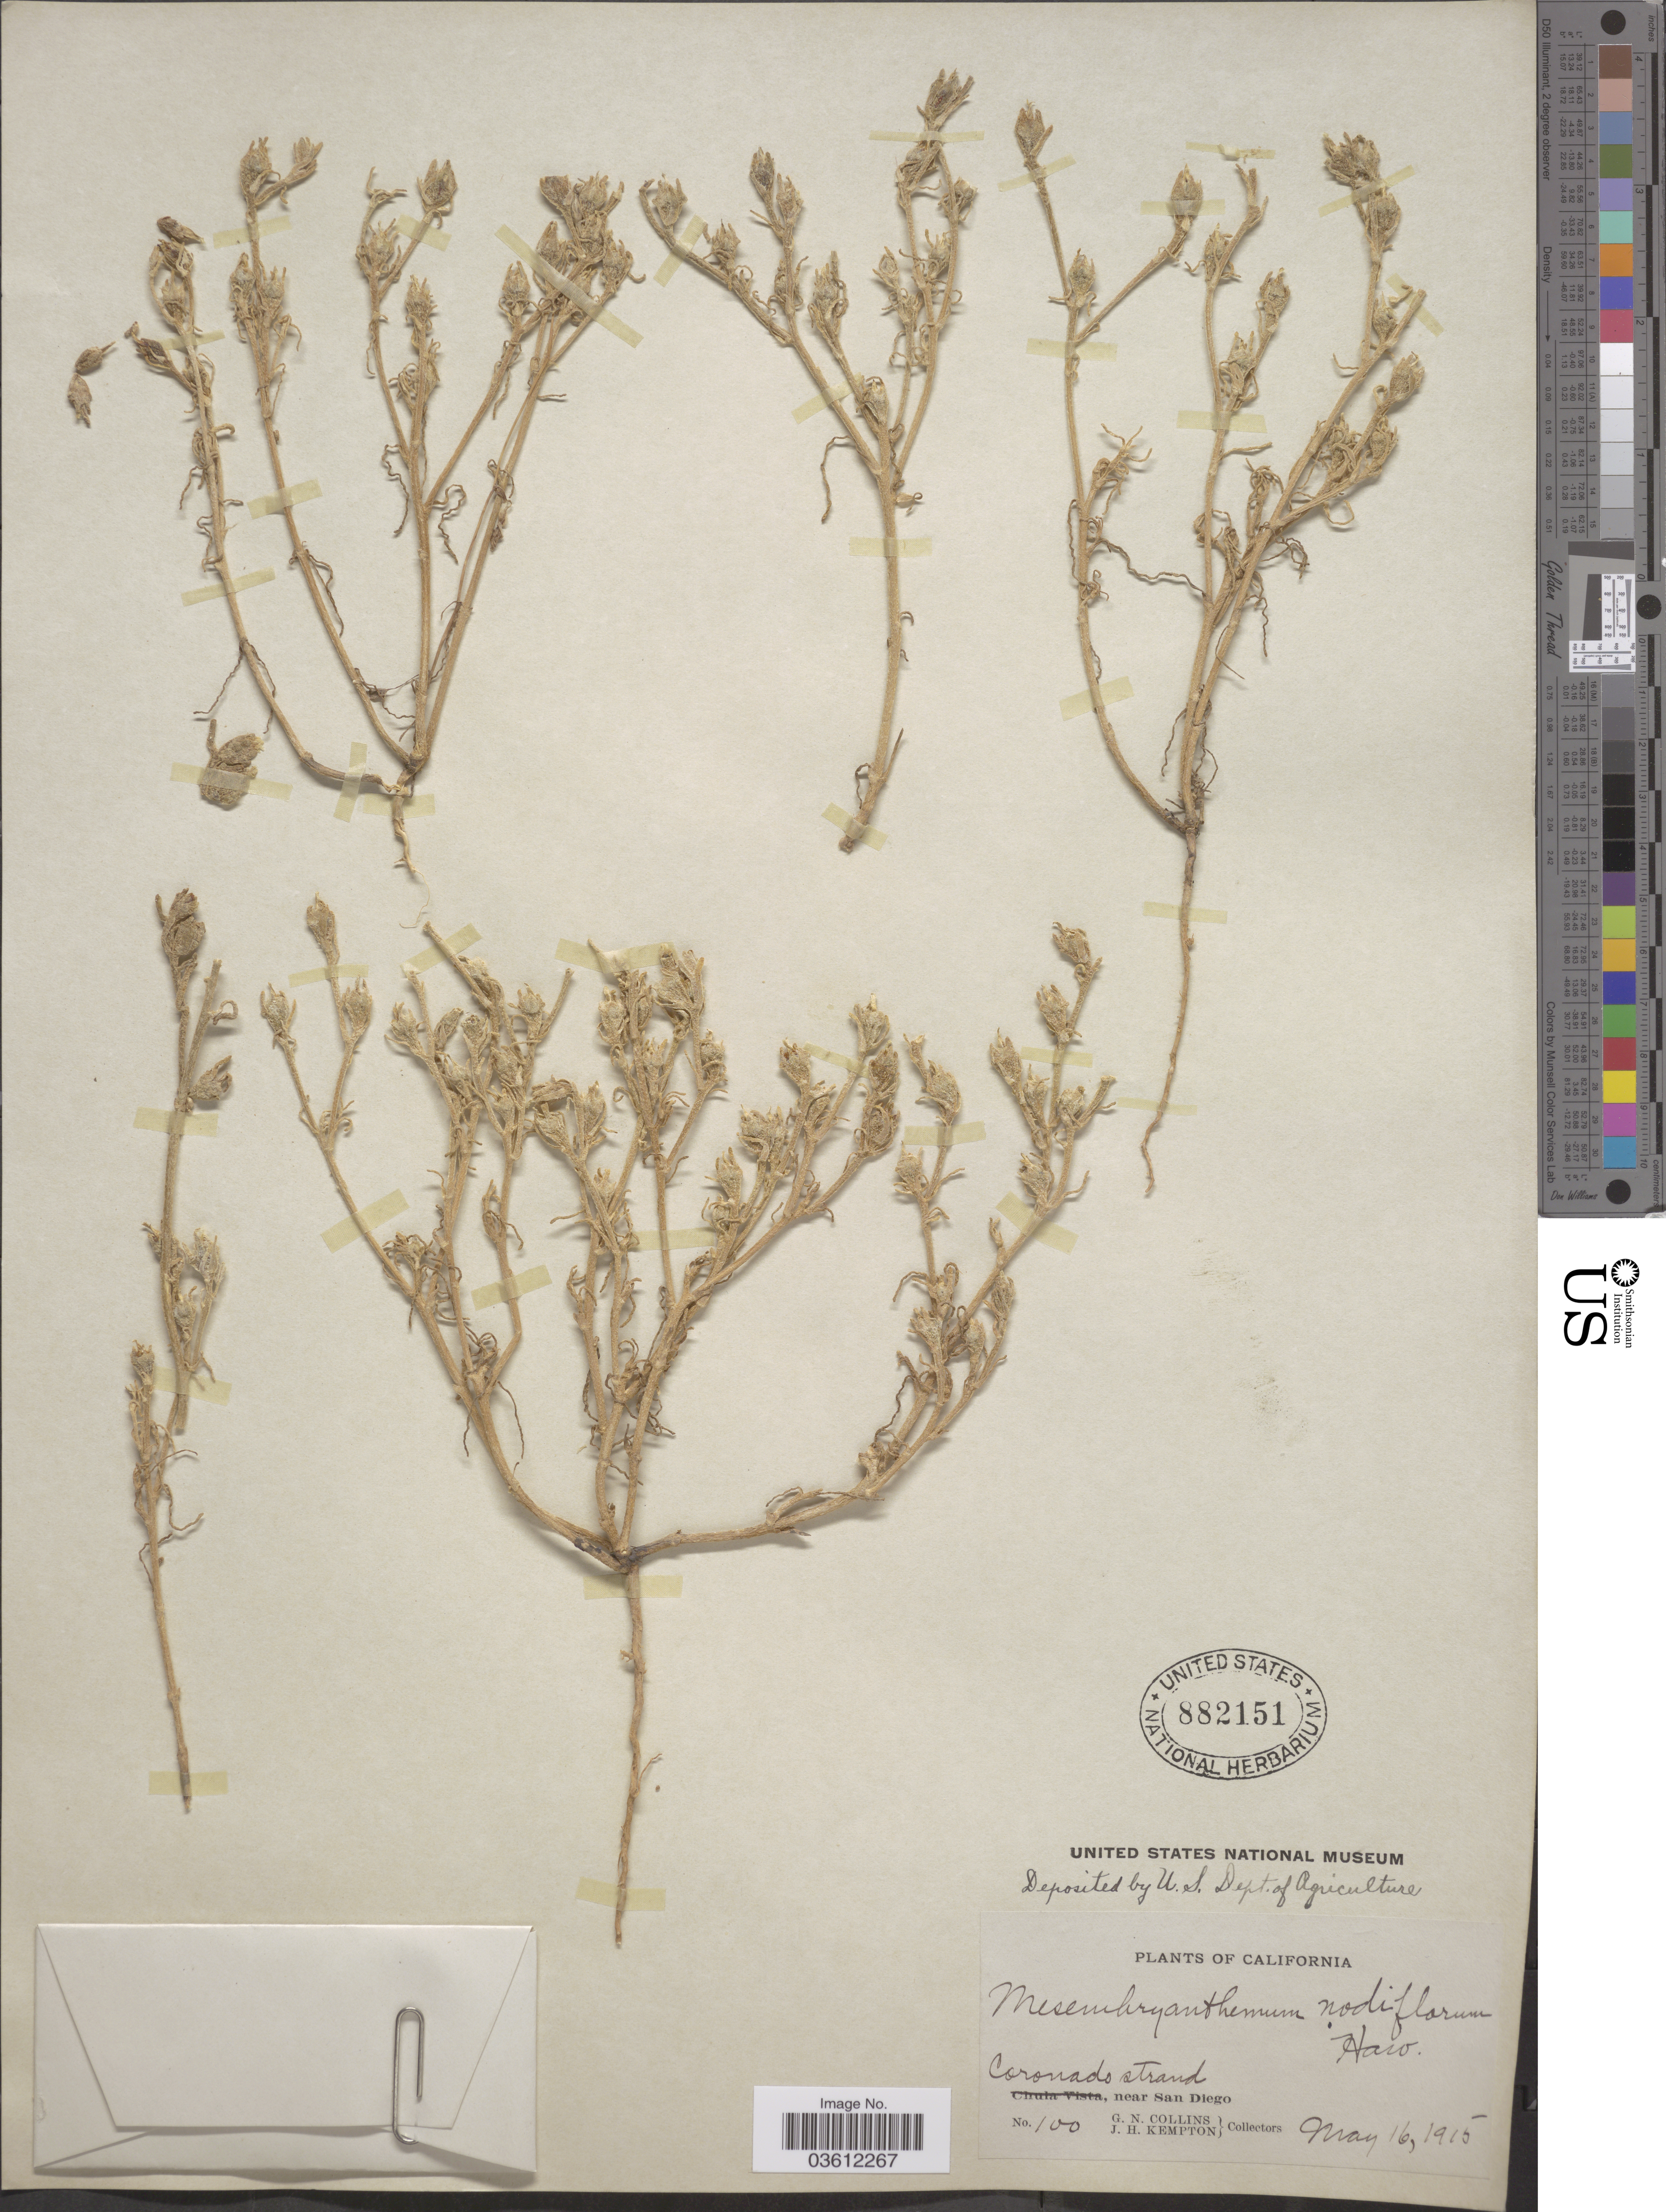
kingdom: Plantae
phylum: Tracheophyta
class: Magnoliopsida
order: Caryophyllales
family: Aizoaceae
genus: Mesembryanthemum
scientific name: Mesembryanthemum nodiflorum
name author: L.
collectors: G. Collins & J. H. Kempton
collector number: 100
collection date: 1915-05-16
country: United States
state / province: California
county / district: San Diego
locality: Coronado Strand, near San Diego.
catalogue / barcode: US 882151